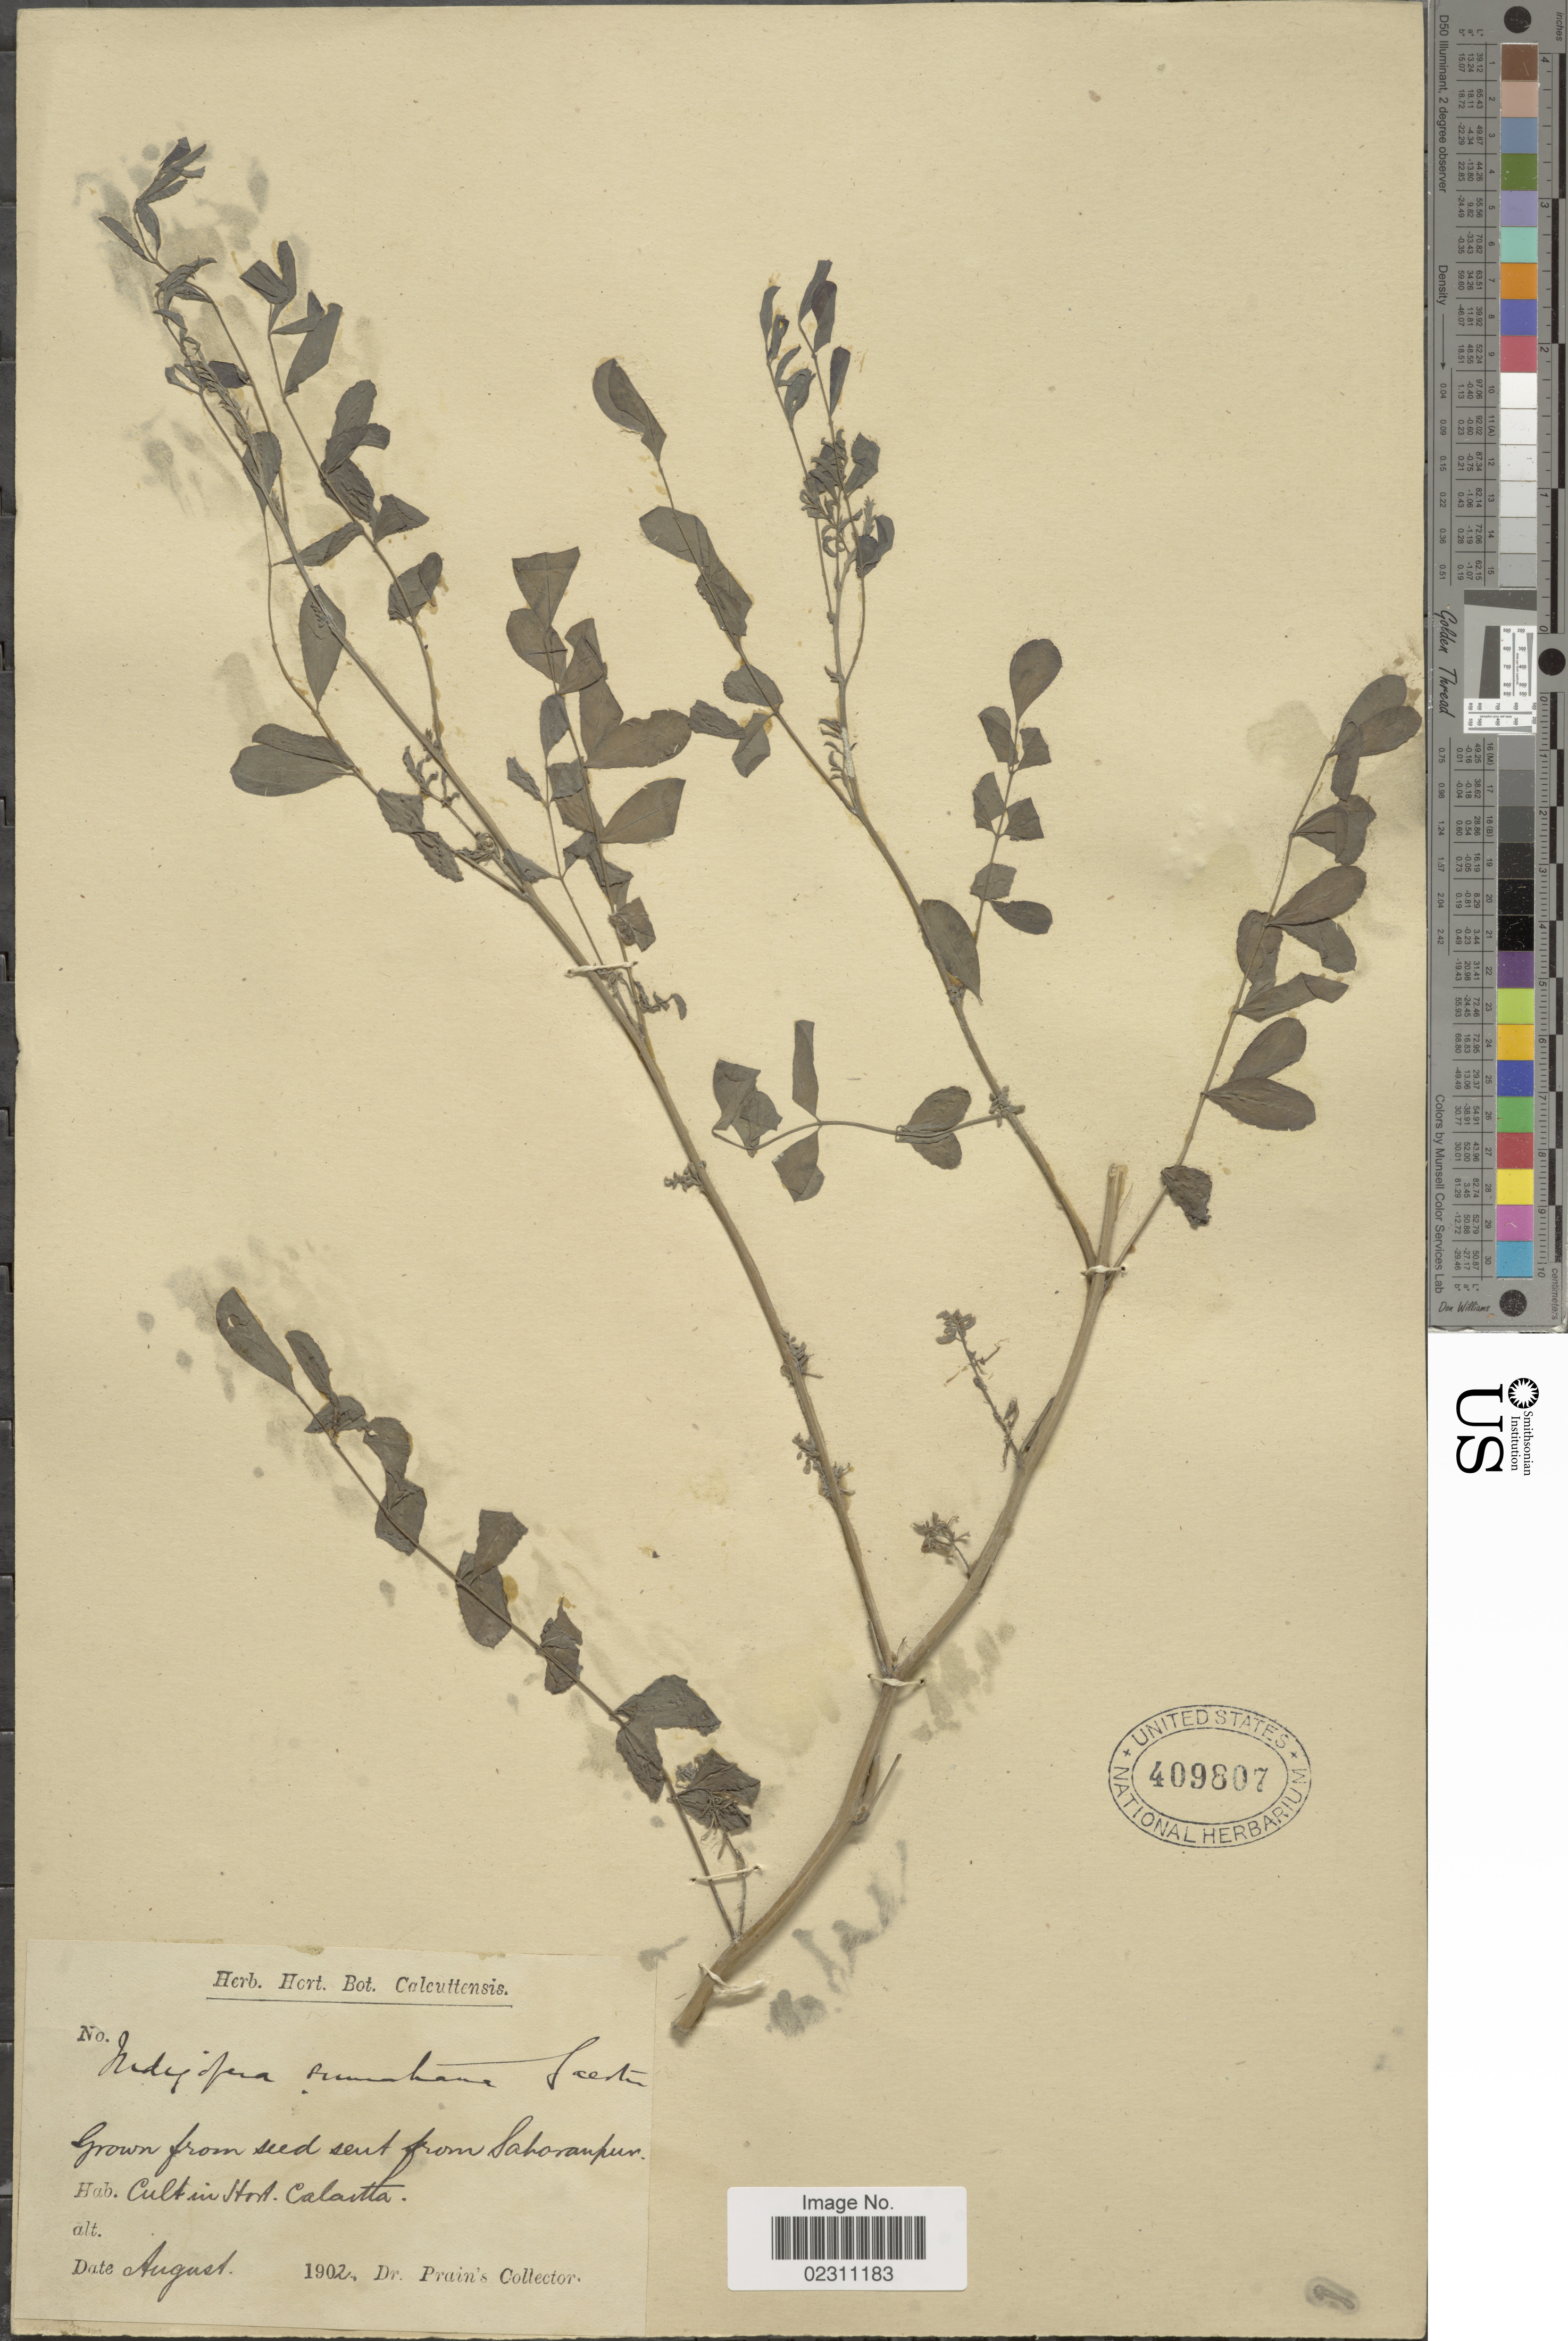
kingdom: Plantae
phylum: Tracheophyta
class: Magnoliopsida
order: Fabales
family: Fabaceae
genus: Indigofera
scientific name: Indigofera tinctoria sensu Naves non L.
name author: Naves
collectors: Dr. Prain's collector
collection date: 1902-08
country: India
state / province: West Bengal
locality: Cult. in Hort. Calcutta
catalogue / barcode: US 409807